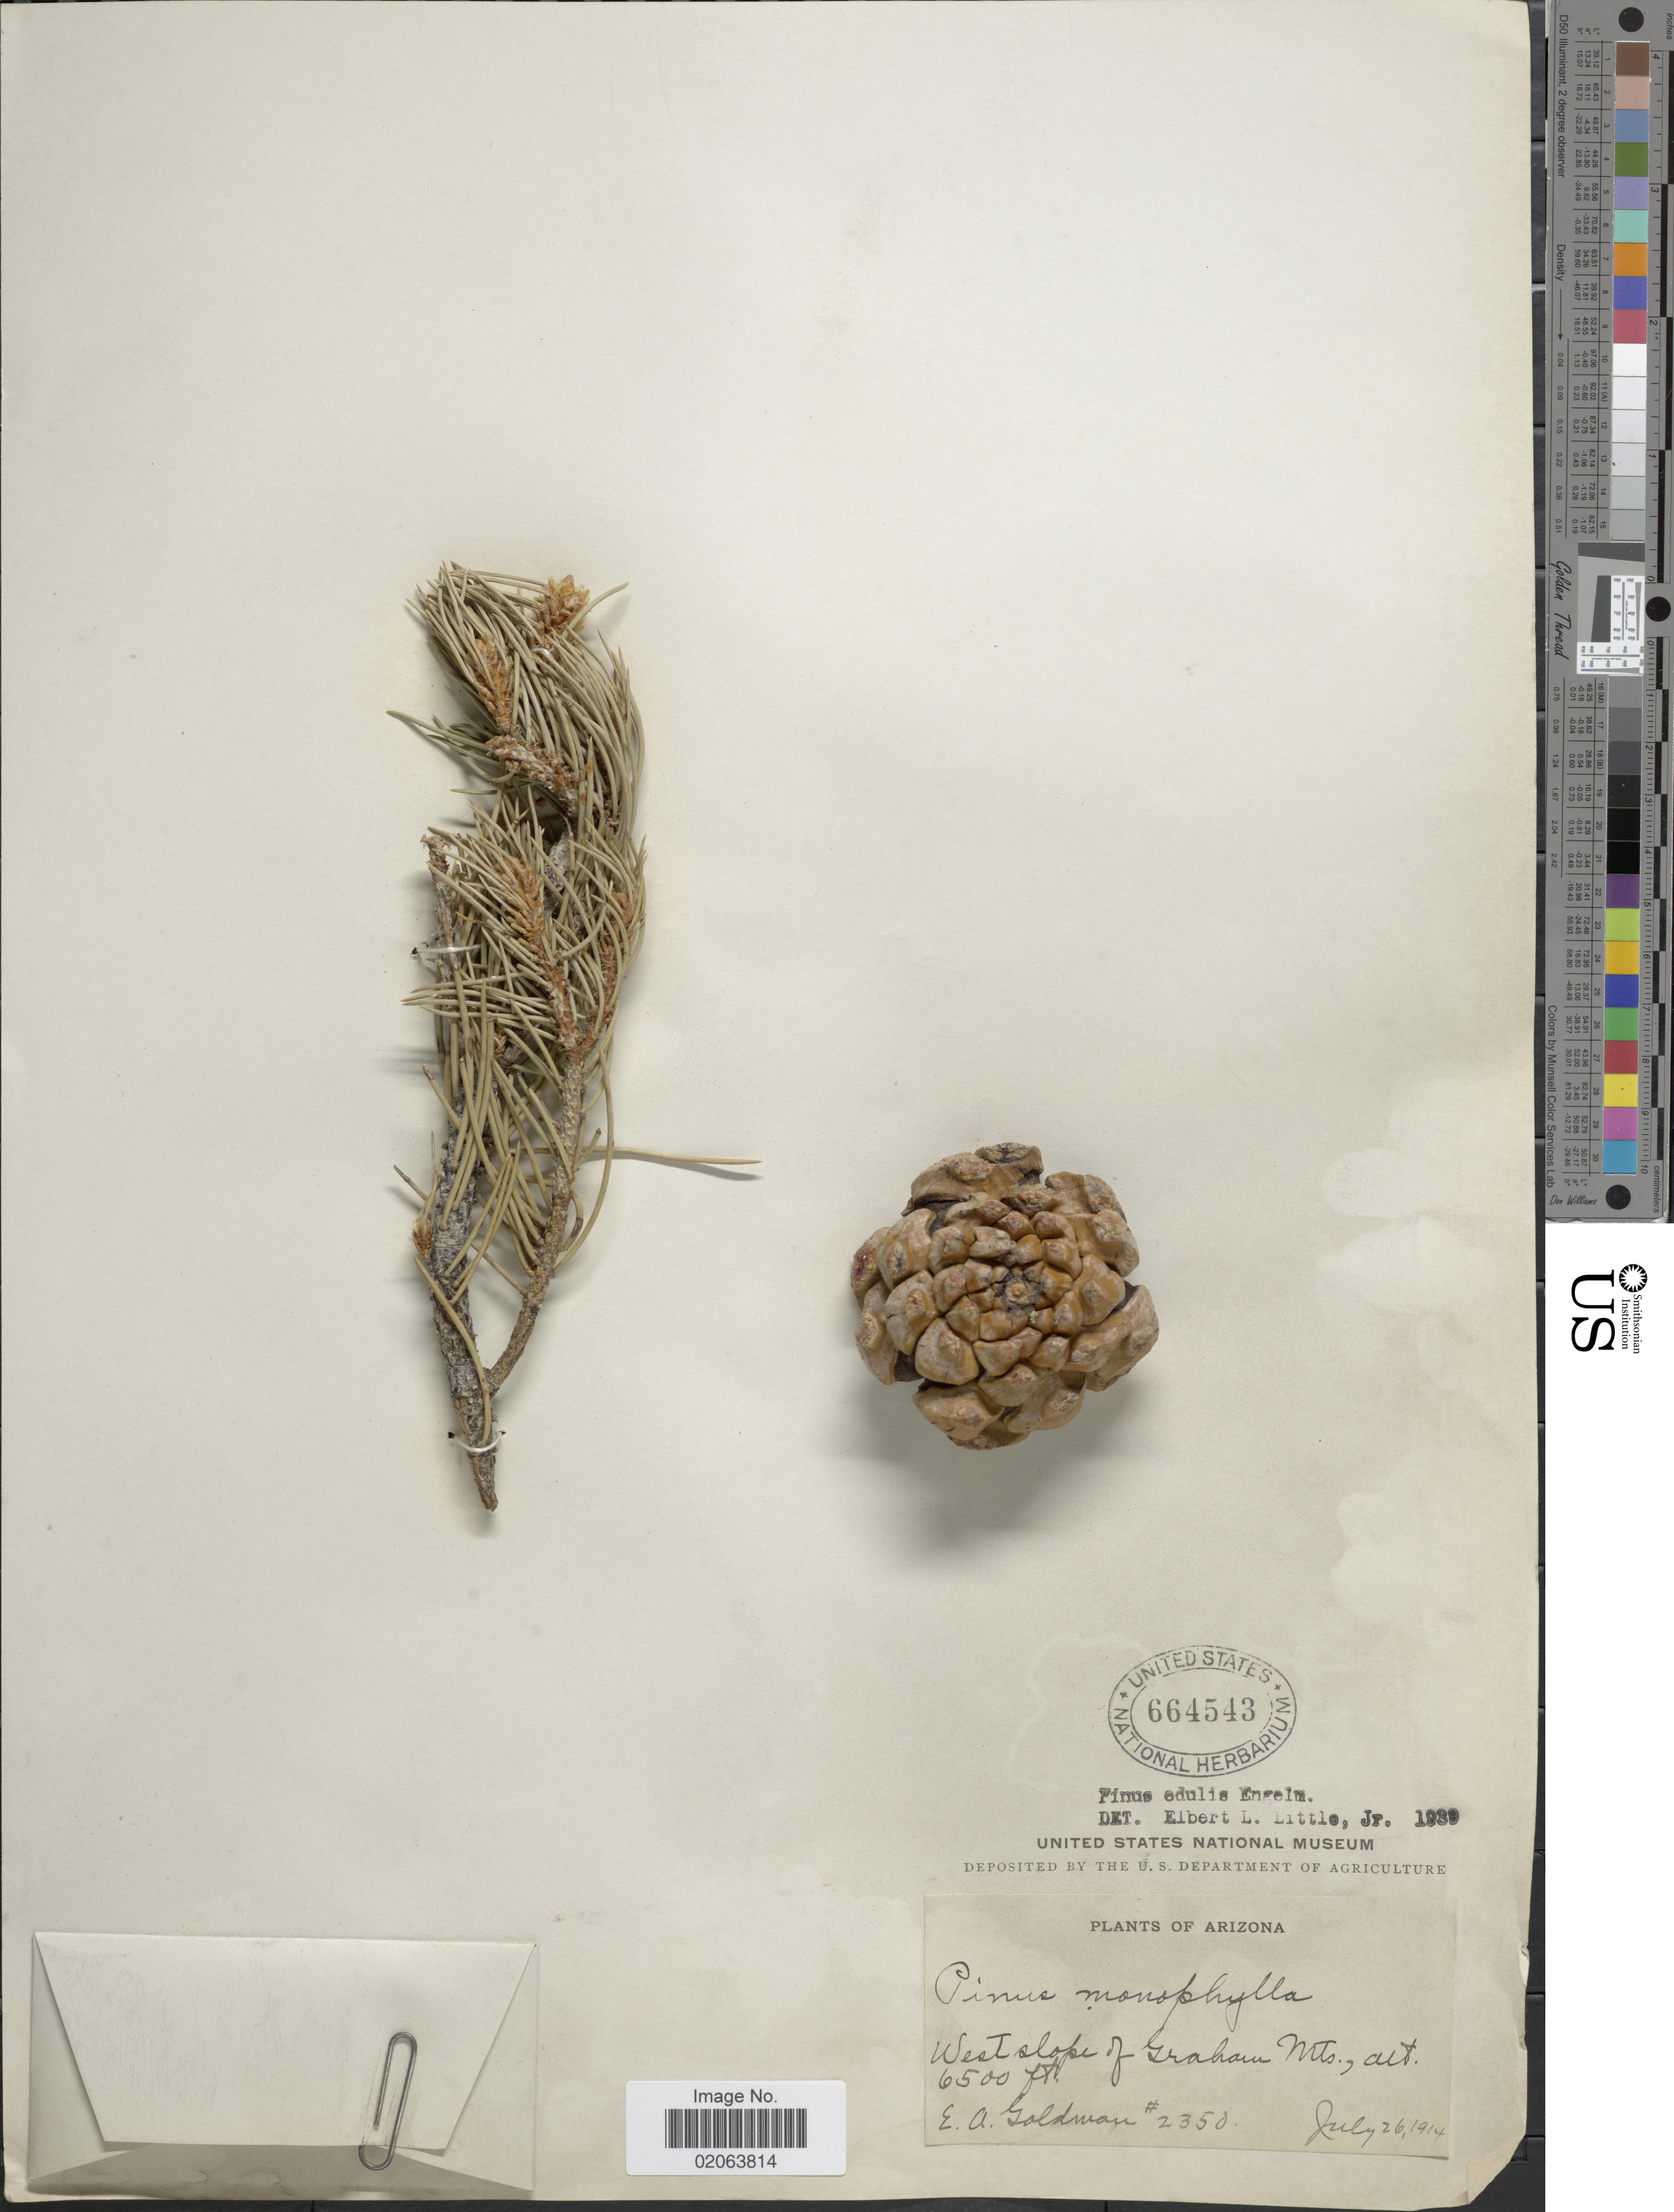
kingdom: Plantae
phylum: Tracheophyta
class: Pinopsida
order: Pinales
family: Pinaceae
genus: Pinus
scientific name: Pinus edulis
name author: Engelm.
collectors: E. A. Goldman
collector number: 2350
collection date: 1914-07-26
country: United States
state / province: Arizona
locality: West slope of Graham Mts.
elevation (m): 1981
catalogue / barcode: US 664543